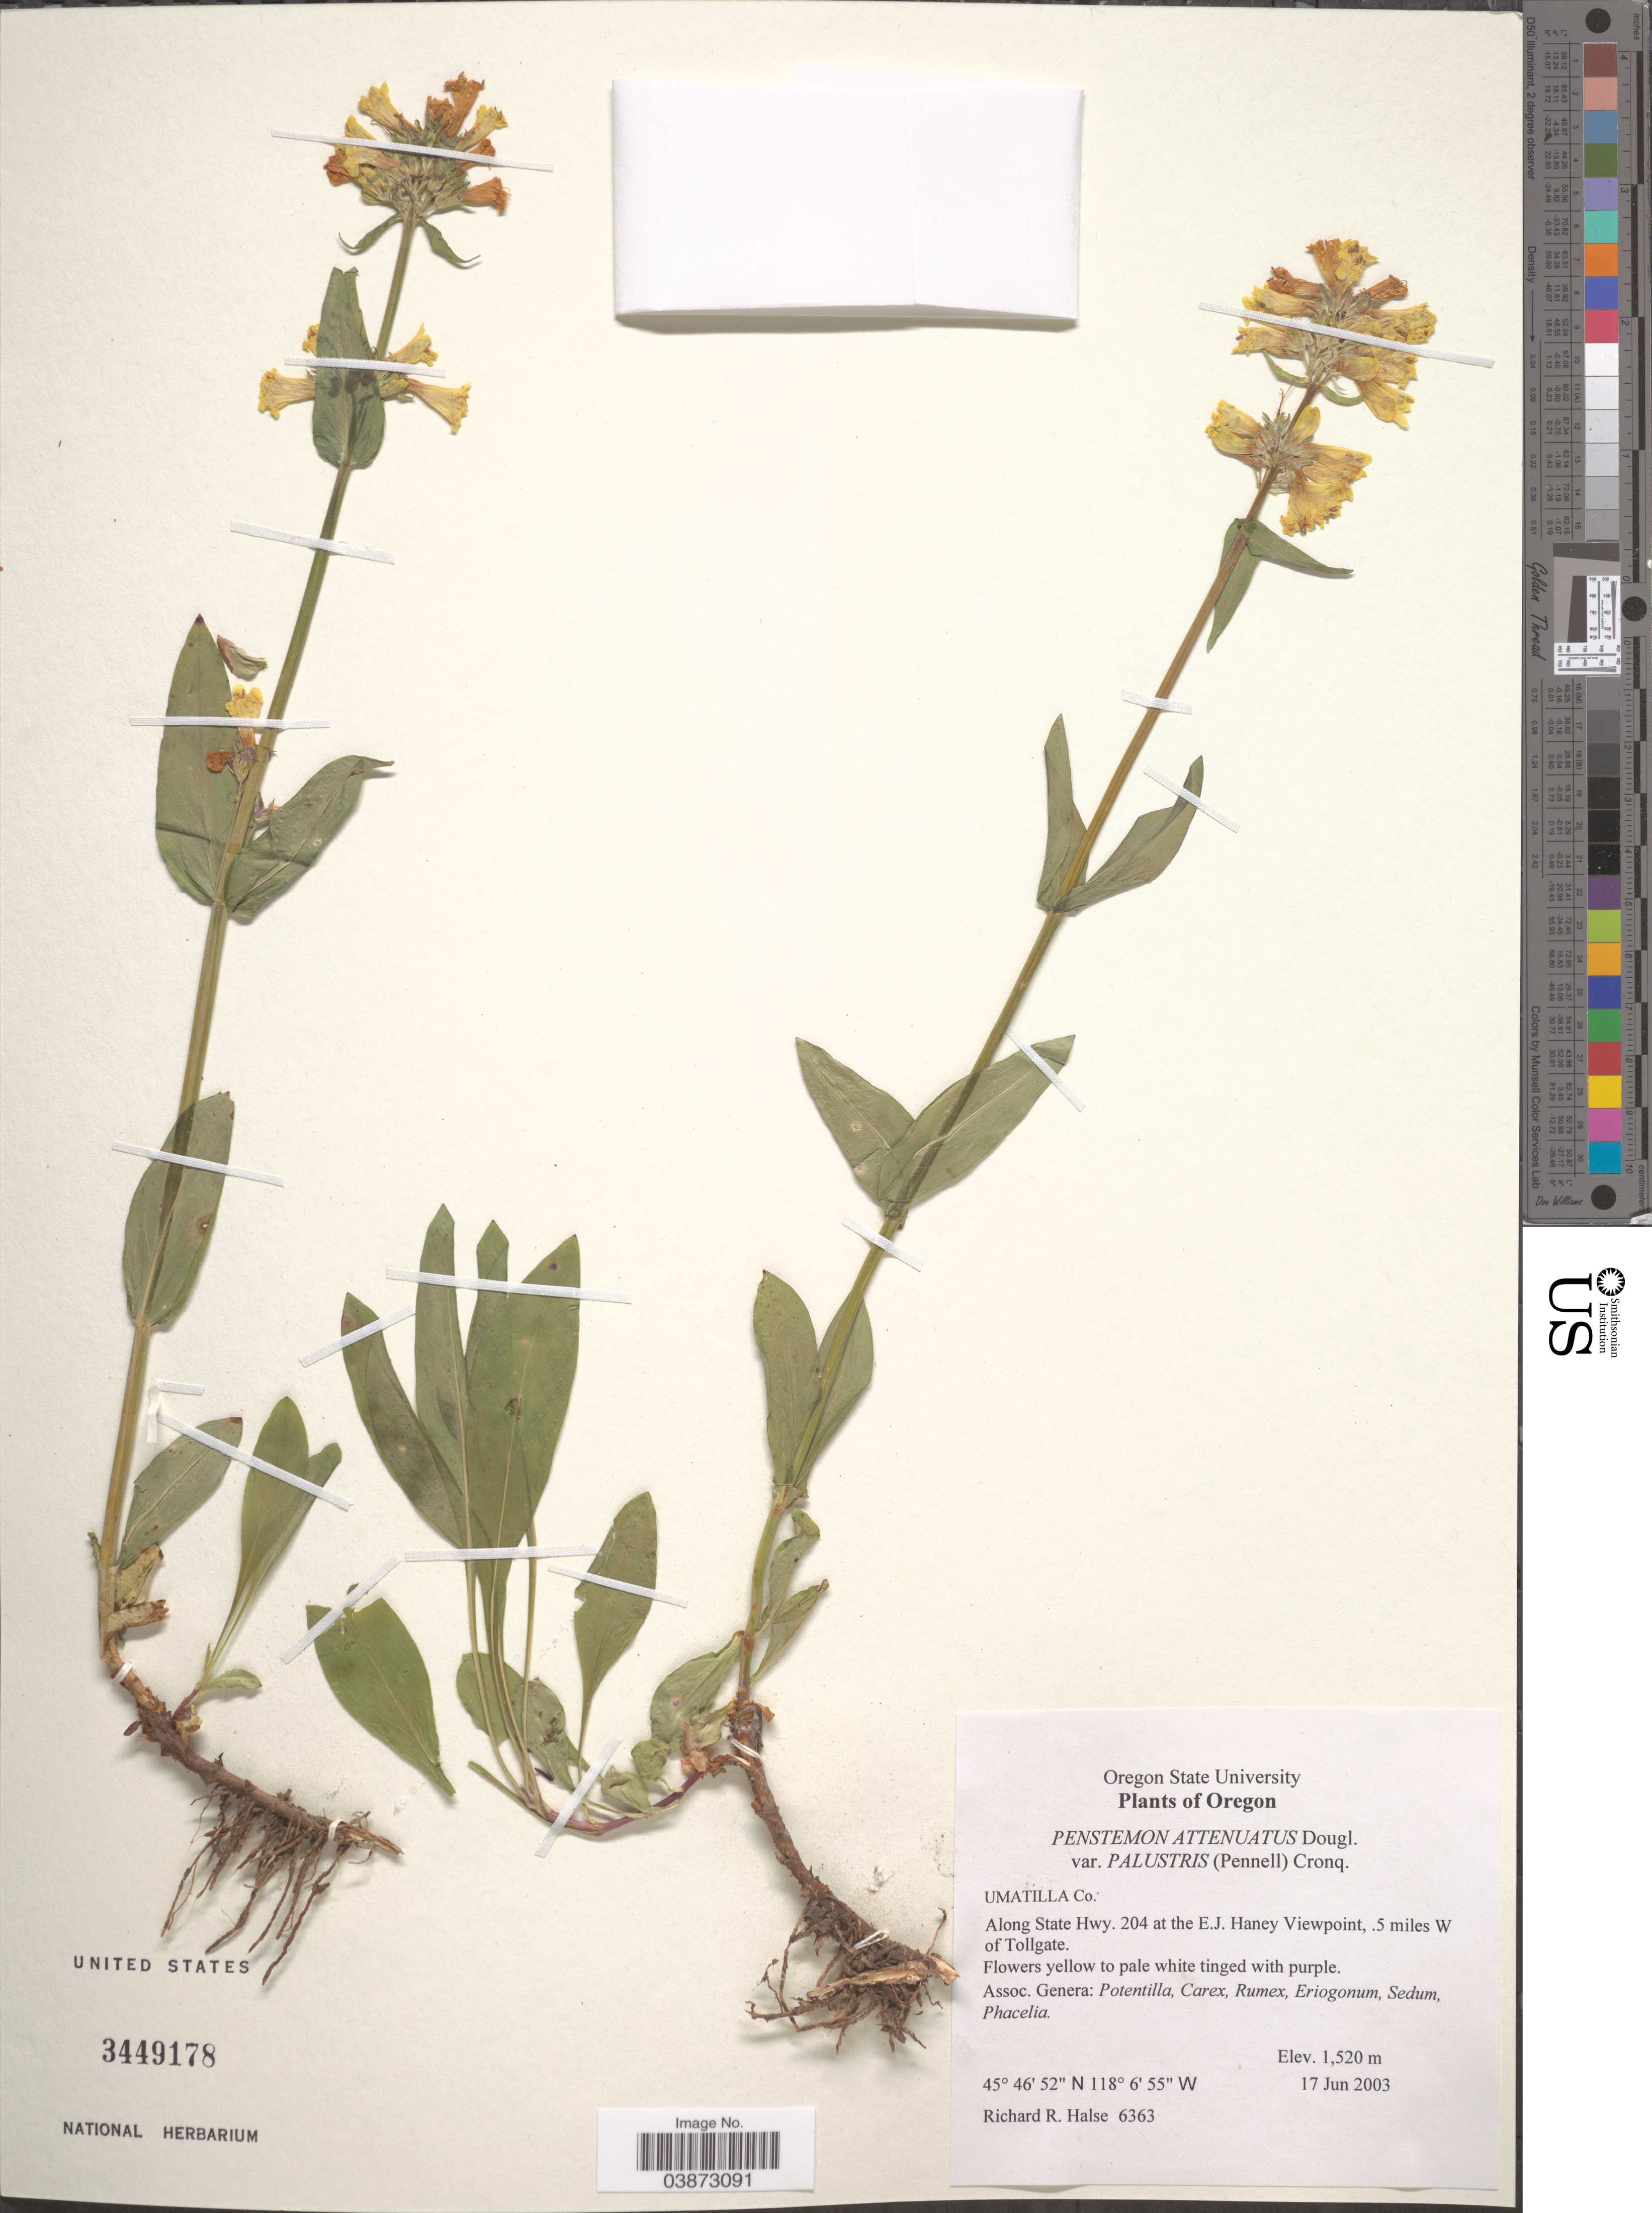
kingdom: Plantae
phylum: Tracheophyta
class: Magnoliopsida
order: Lamiales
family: Plantaginaceae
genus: Penstemon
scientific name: Penstemon attenuatus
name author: Douglas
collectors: R. Halse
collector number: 6363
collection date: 2003-06-17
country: United States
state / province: Oregon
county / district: Umatilla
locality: Umatilla Co. Along State Hwy. 204 at the E.J. Haney Viewpoint, .5 miles W of Tollgate.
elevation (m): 1520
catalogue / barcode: US 3449178